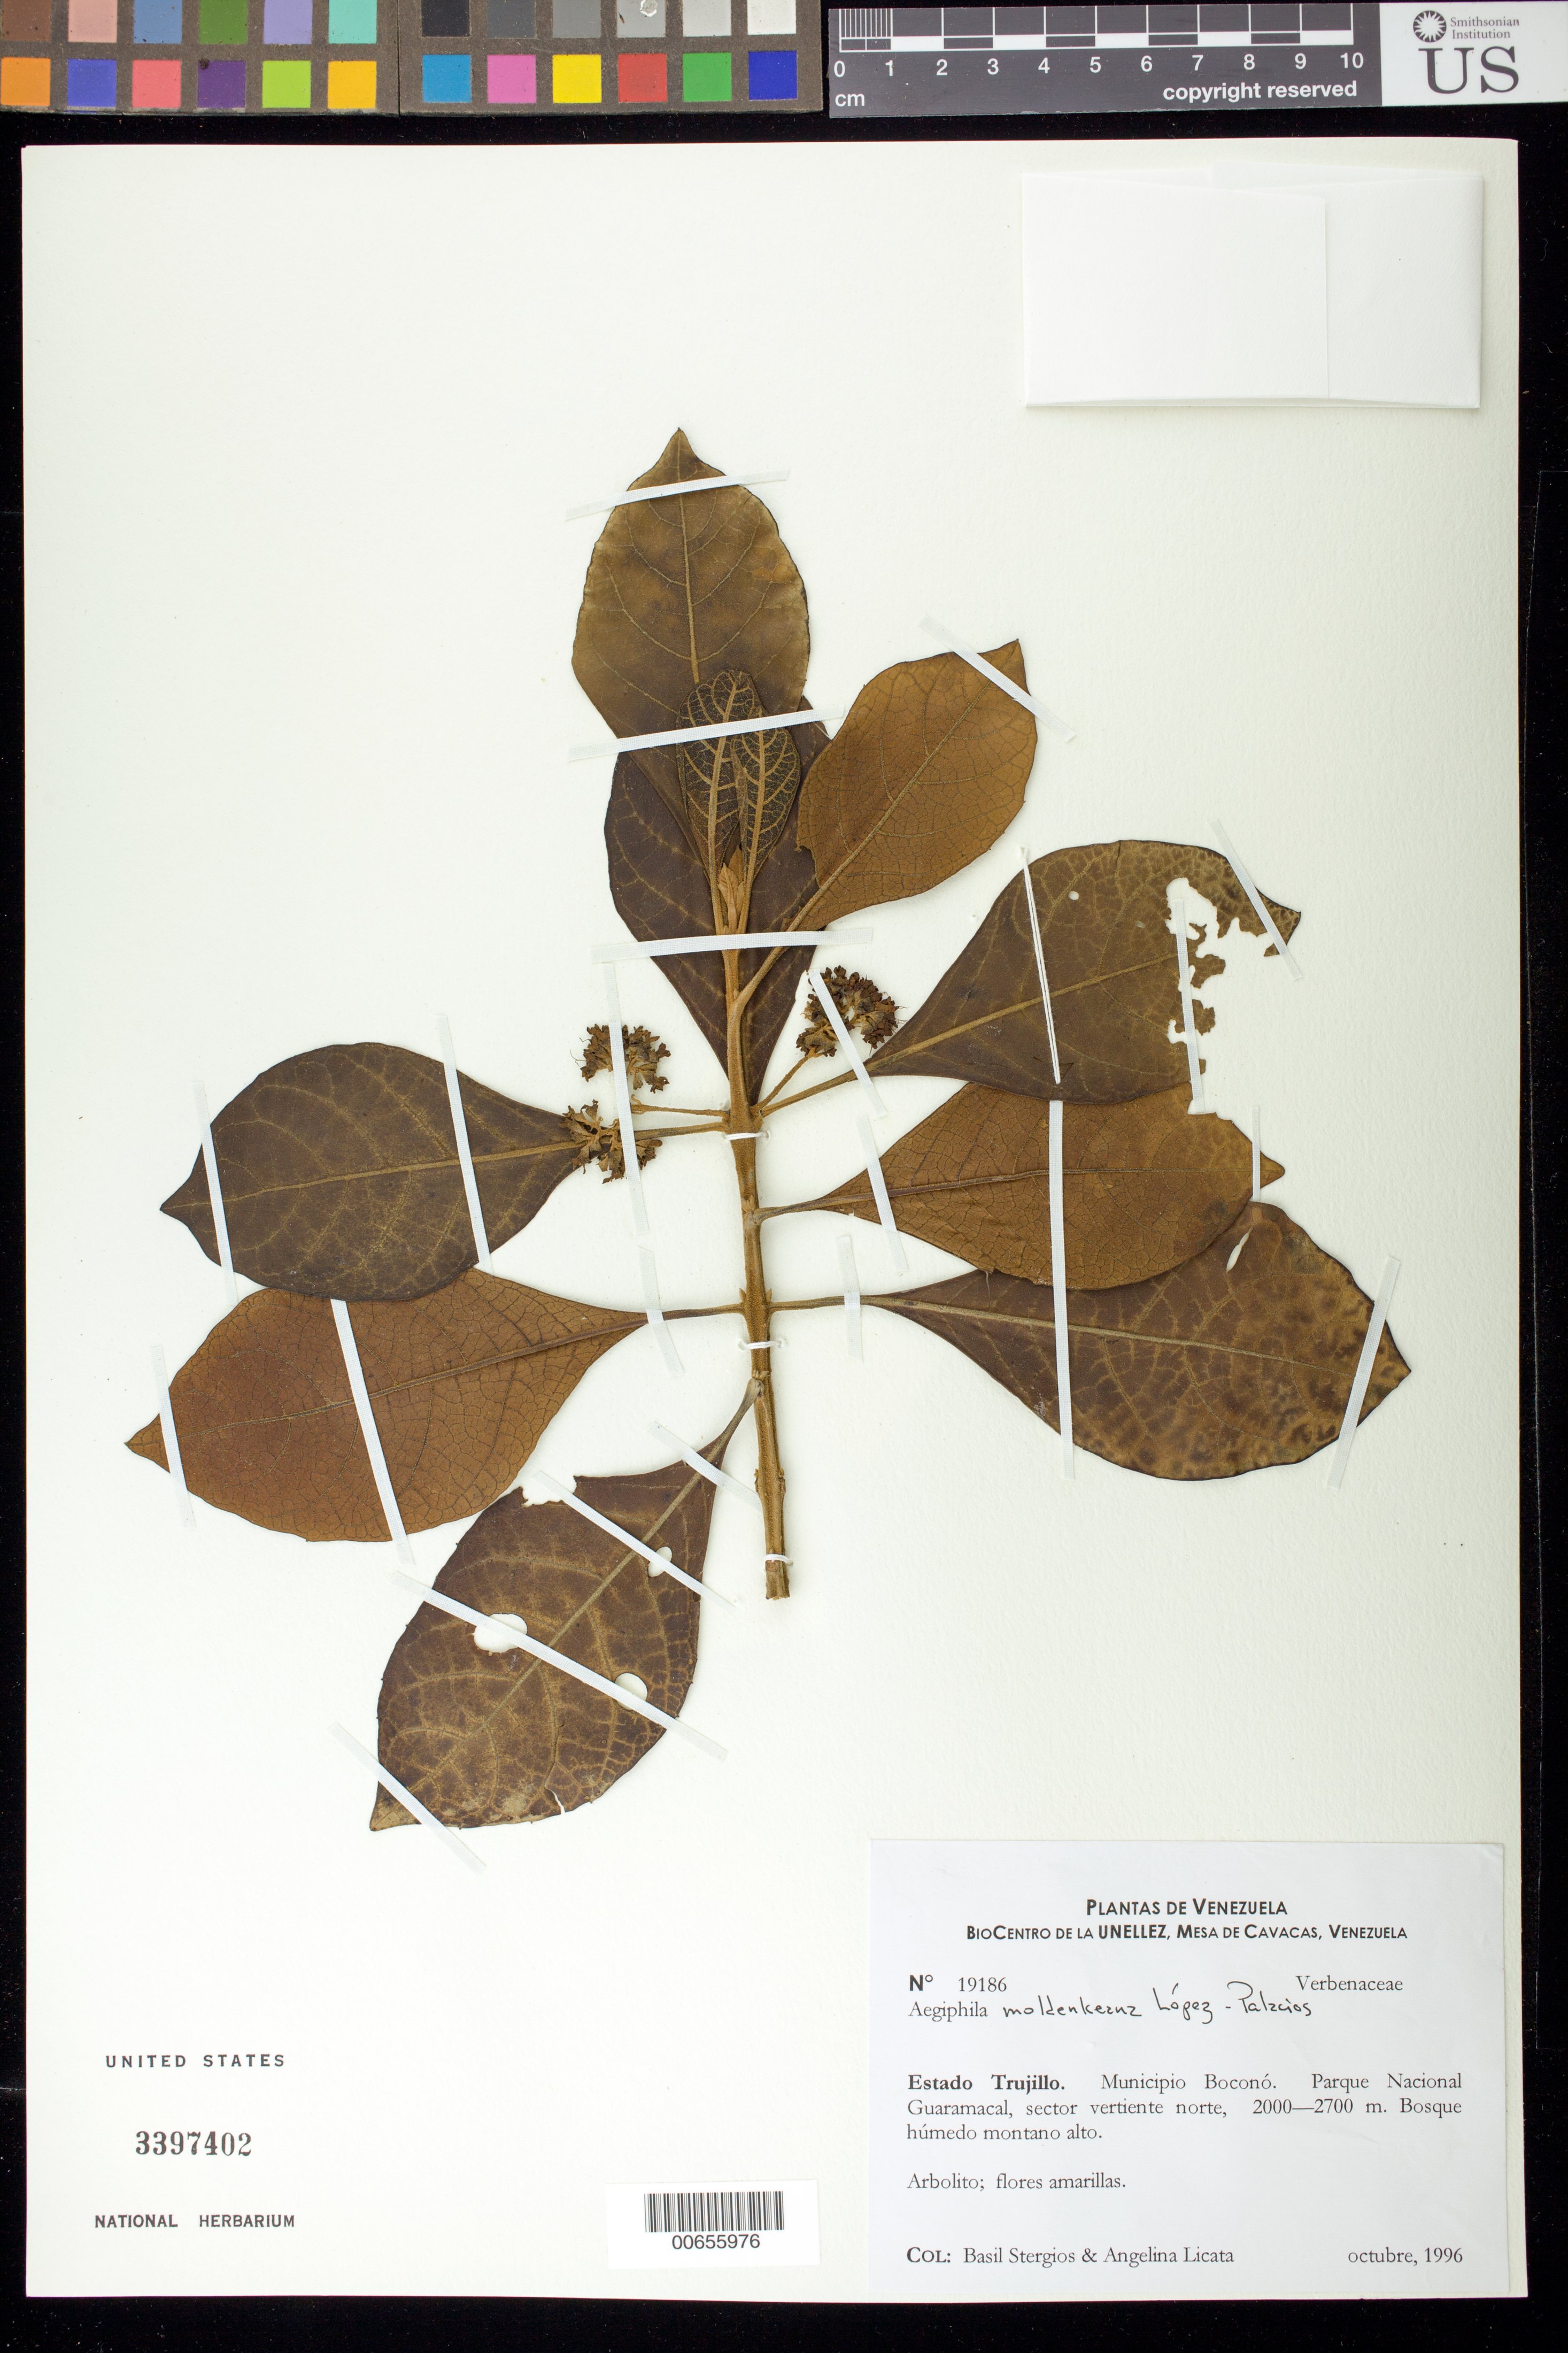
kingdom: Plantae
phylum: Tracheophyta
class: Magnoliopsida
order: Lamiales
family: Lamiaceae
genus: Aegiphila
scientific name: Aegiphila moldenkeana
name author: López-Pal.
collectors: B. G. Stergios & A. Licata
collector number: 19186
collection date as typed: Oct 1996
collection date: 1996-10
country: Venezuela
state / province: Trujillo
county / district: Boconó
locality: Parque Nacional Guaramacal, vertiente N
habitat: Bosque húmedo montano alto.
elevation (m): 2000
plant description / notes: PORT, US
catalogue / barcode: US 3397402